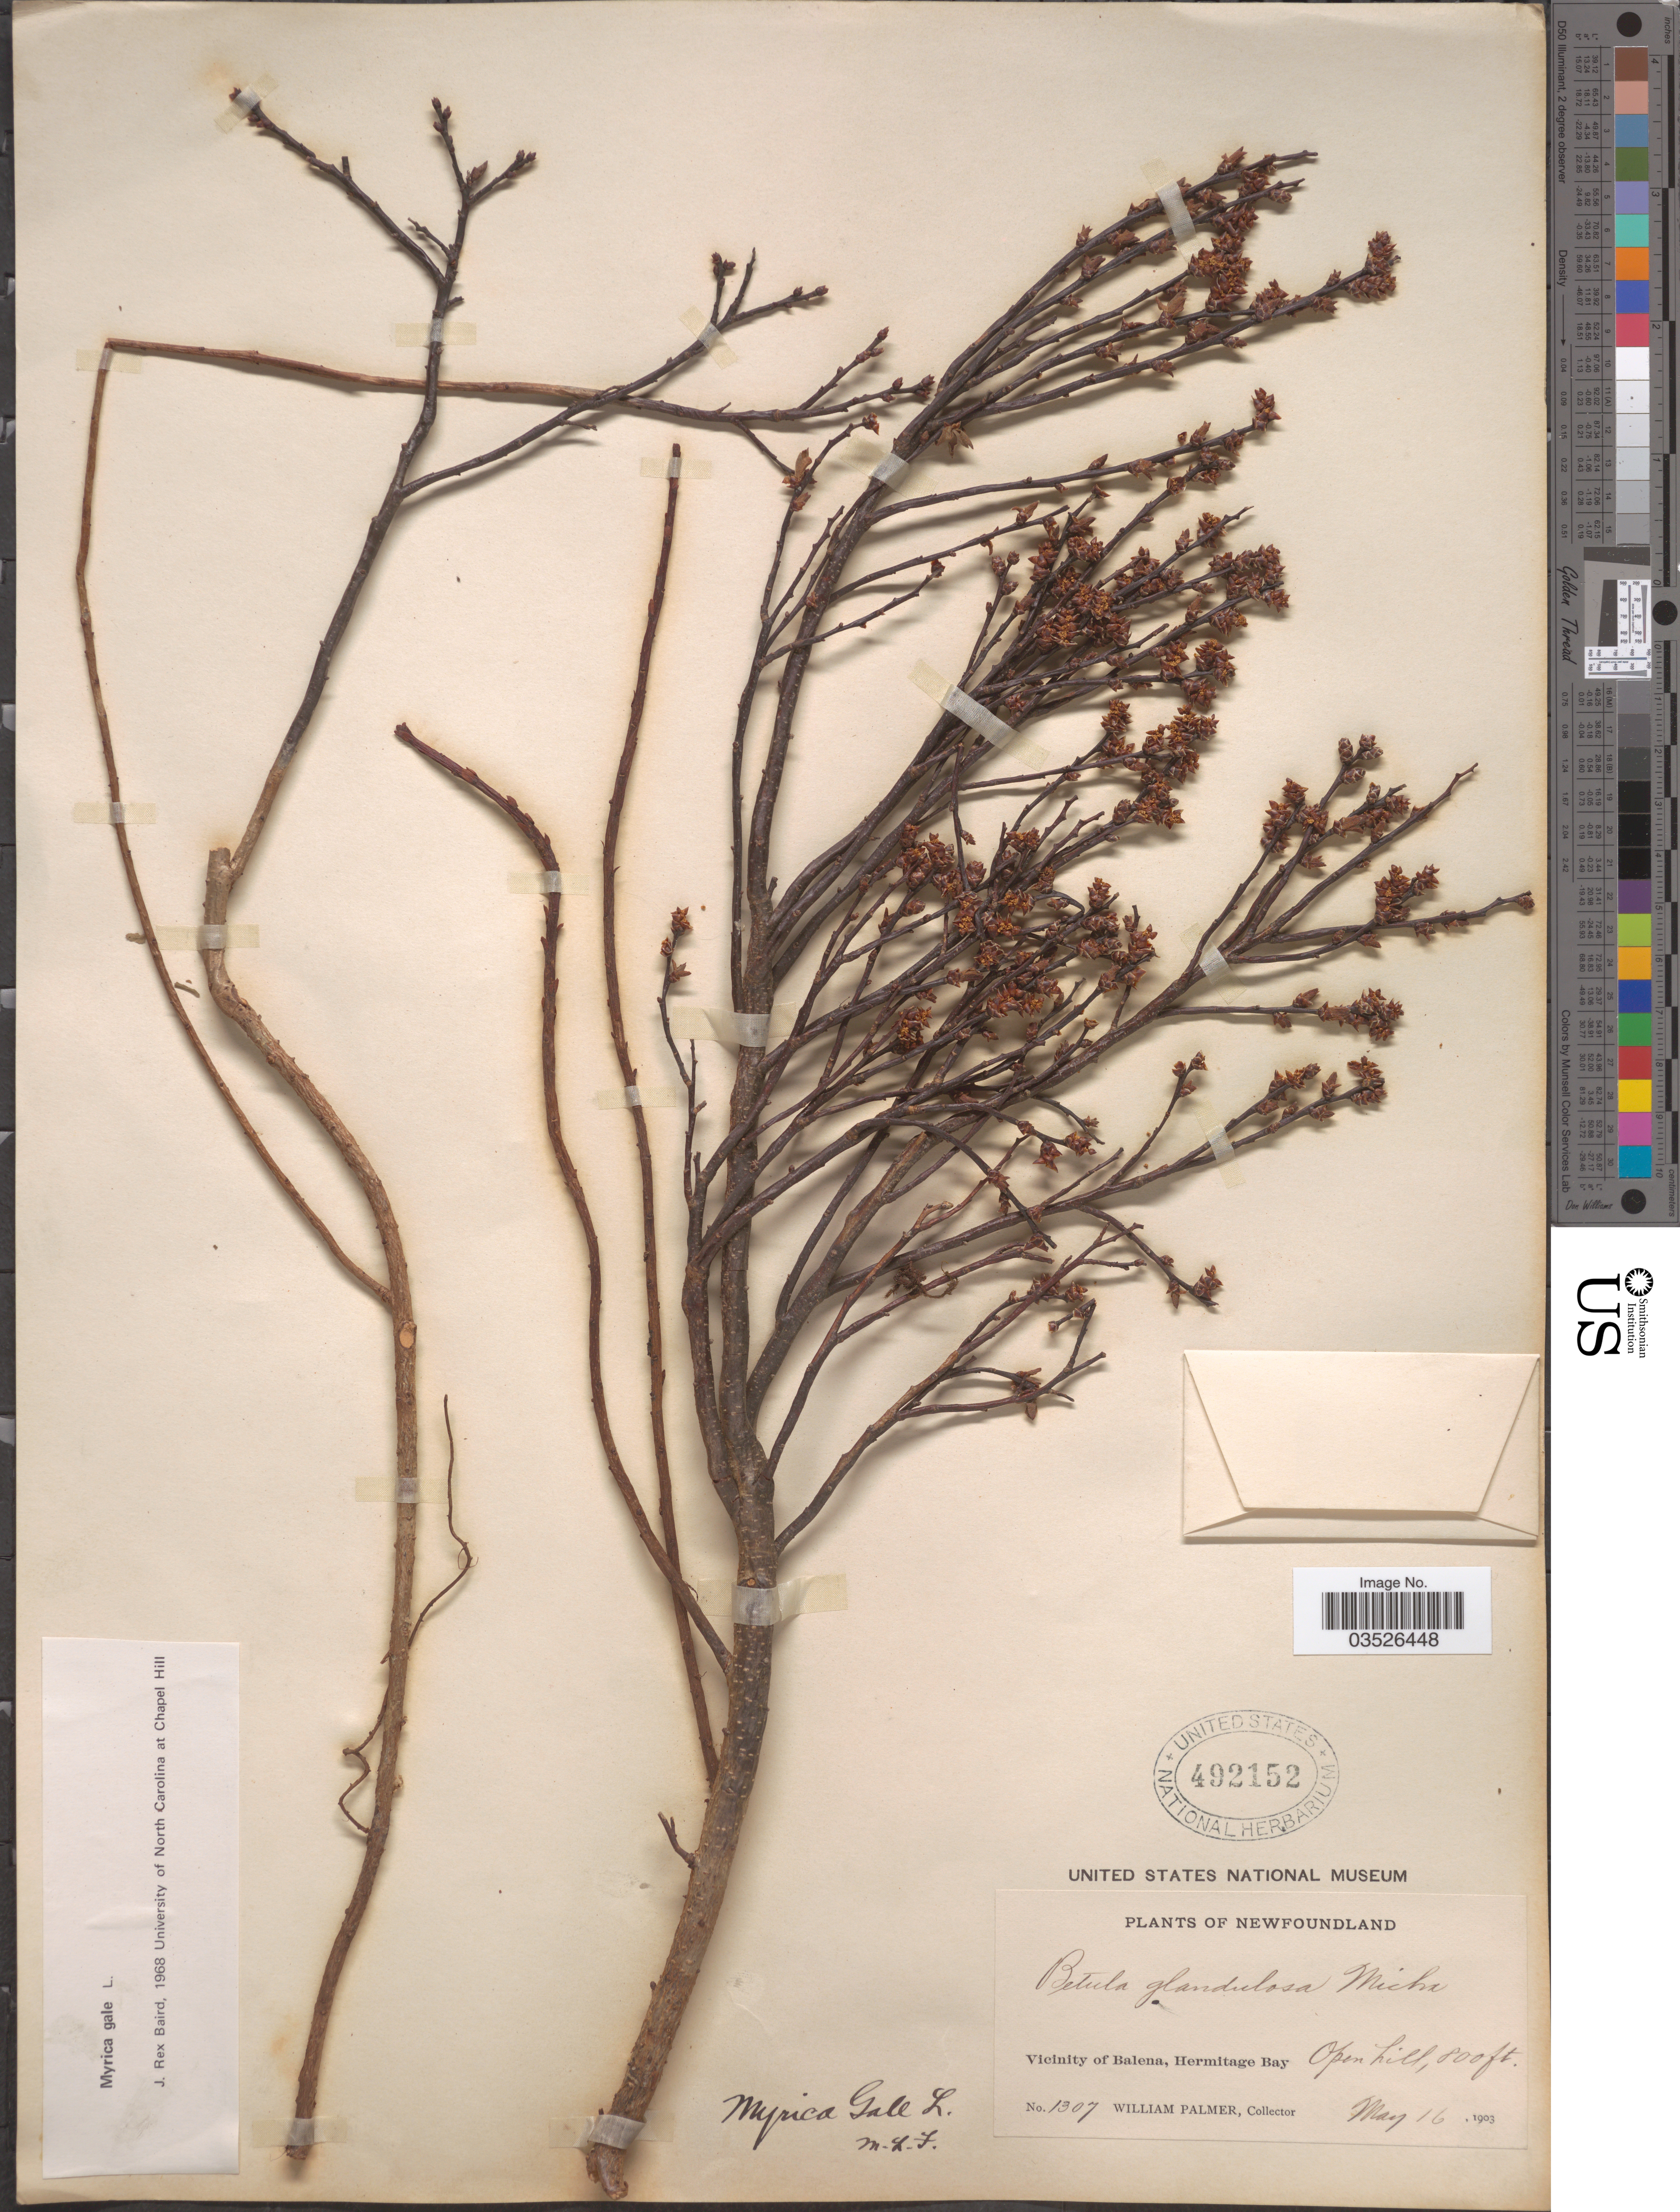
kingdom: Plantae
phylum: Tracheophyta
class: Magnoliopsida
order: Fagales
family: Myricaceae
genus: Myrica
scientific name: Myrica gale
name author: L.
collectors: W. Palmer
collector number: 1307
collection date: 1903-05-16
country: Canada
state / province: Newfoundland and Labrador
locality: Vicinity of Balena, Hermitage Bay.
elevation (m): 244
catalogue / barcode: US 492152